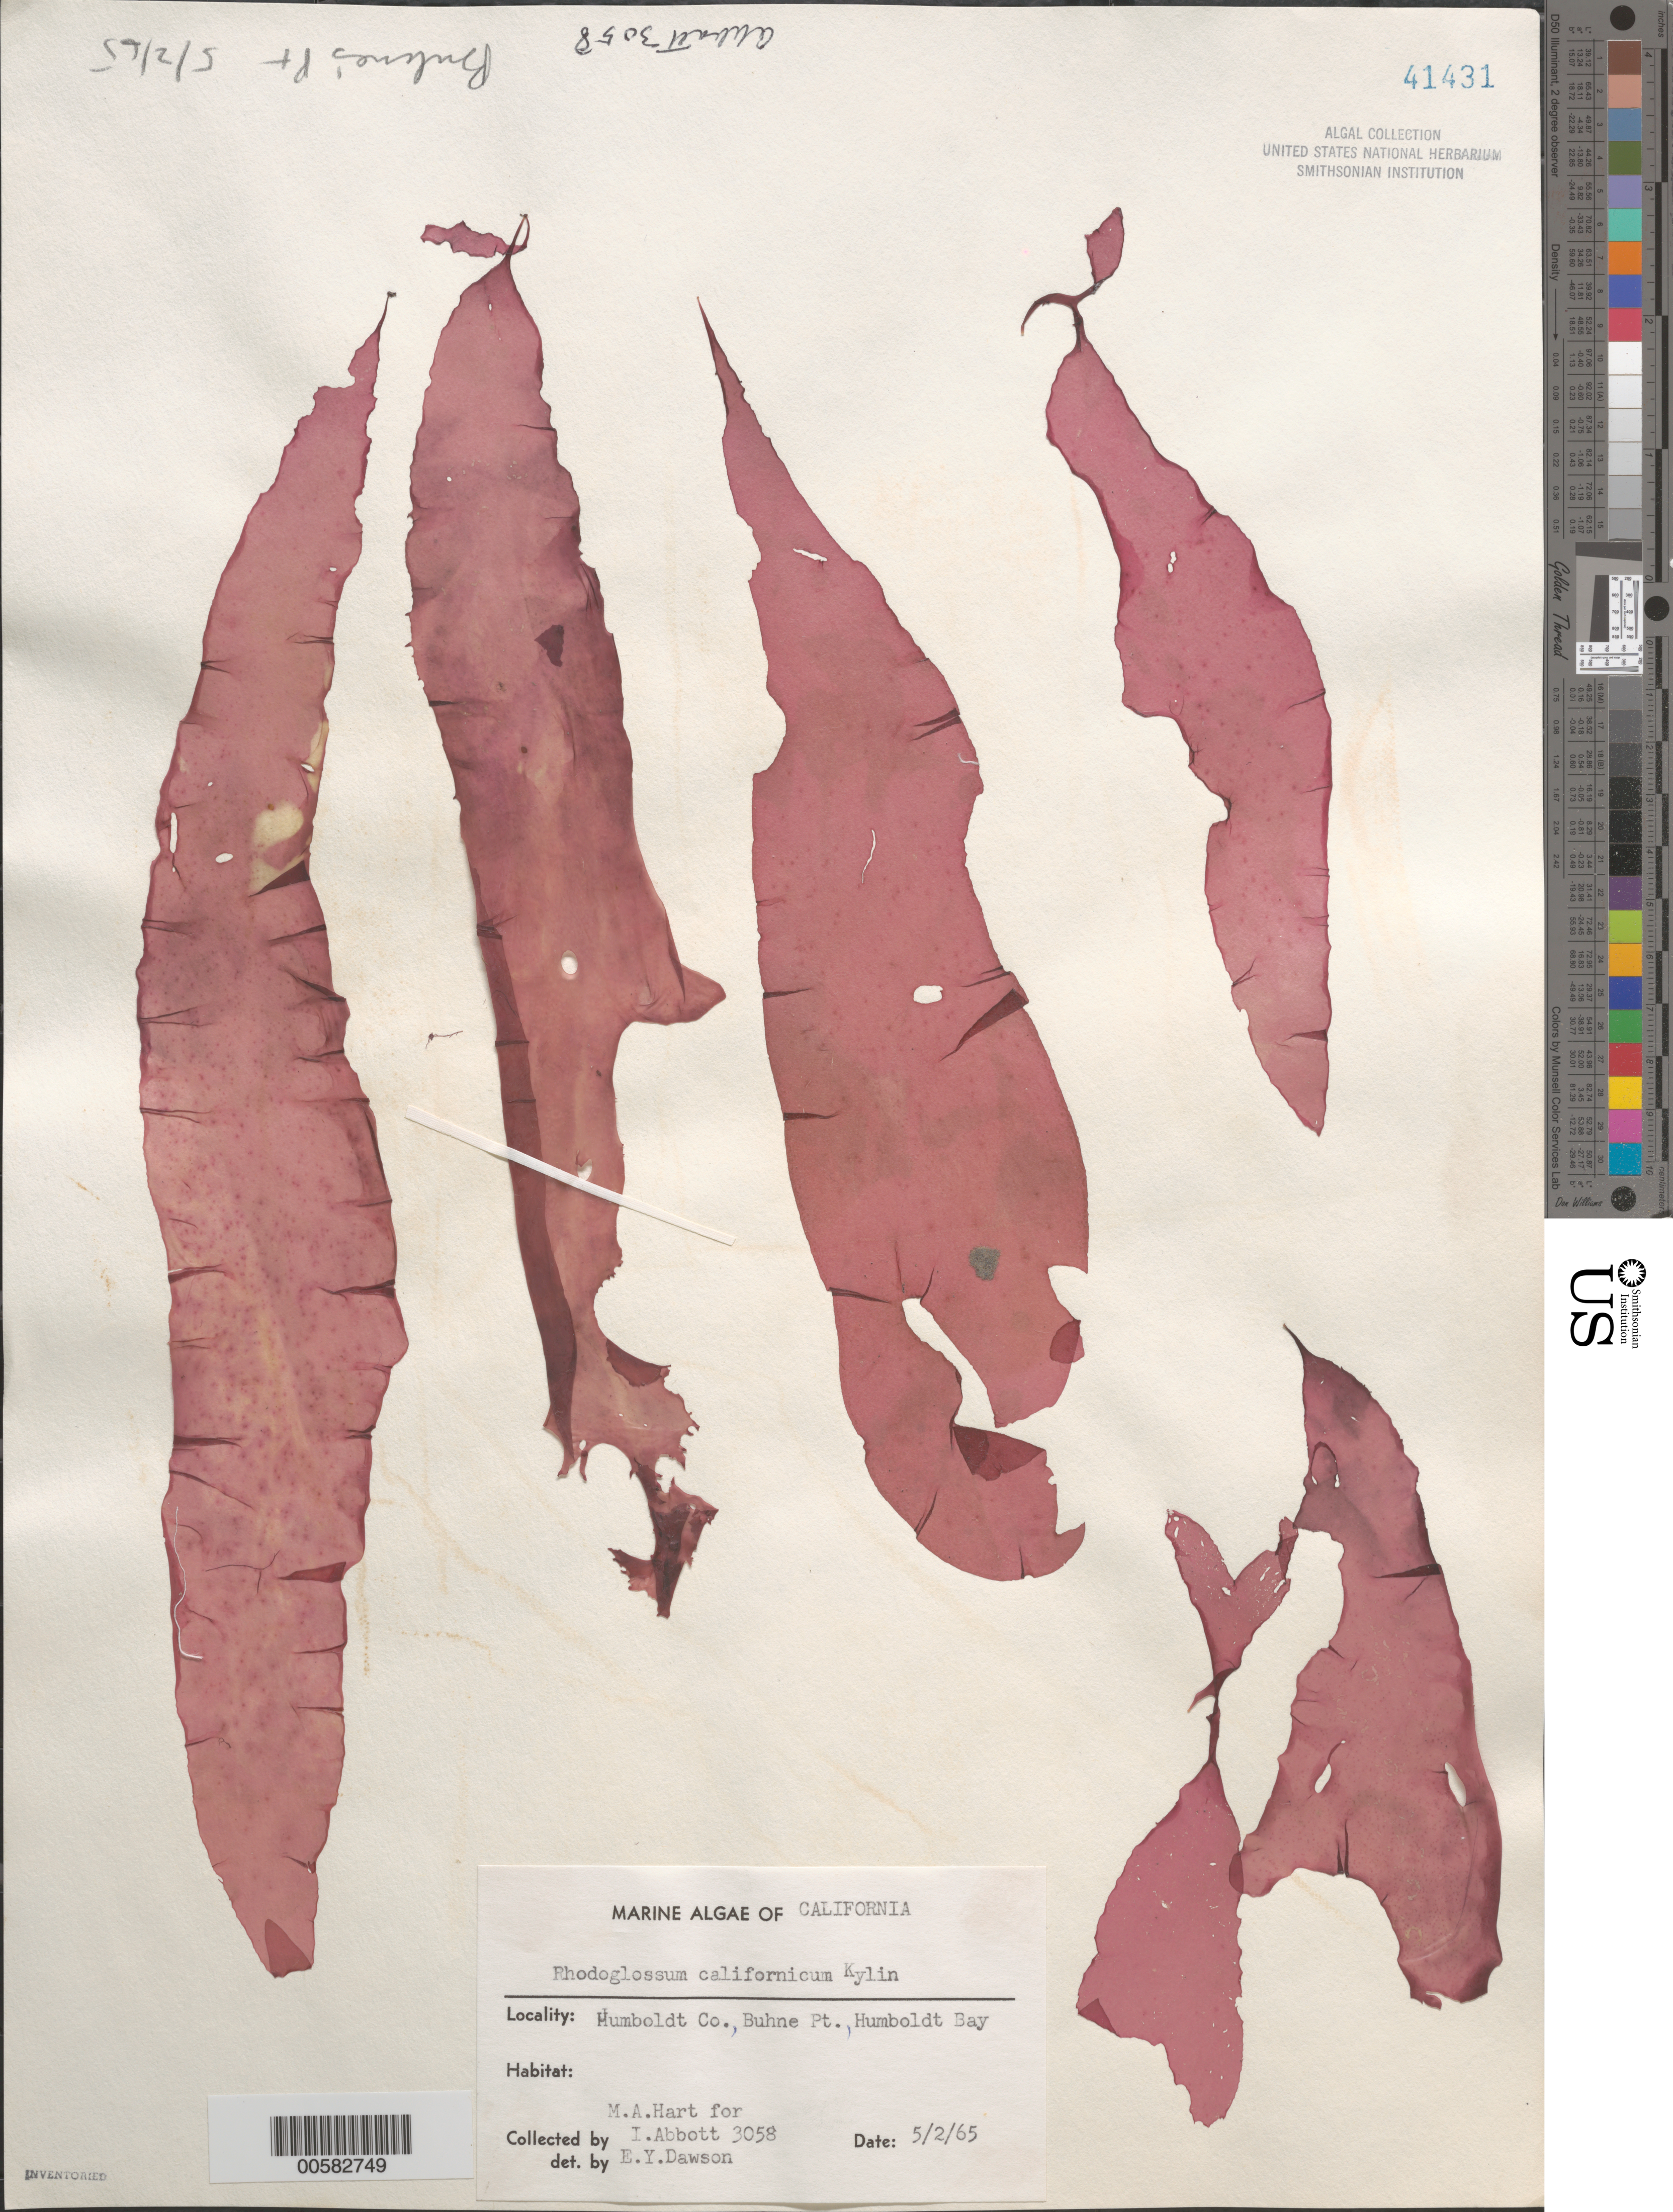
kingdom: Plantae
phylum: Rhodophyta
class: Florideophyceae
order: Gigartinales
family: Gigartinaceae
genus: Mazzaella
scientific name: Mazzaella californica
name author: (J. Agardh) G. De Toni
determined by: Algae name updating Project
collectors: M. A. Hart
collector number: IAA 3058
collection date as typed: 02 May 1965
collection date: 1965-05-02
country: United States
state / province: California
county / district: Humboldt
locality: Buhne Point, Humboldt Bay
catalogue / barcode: US 41431